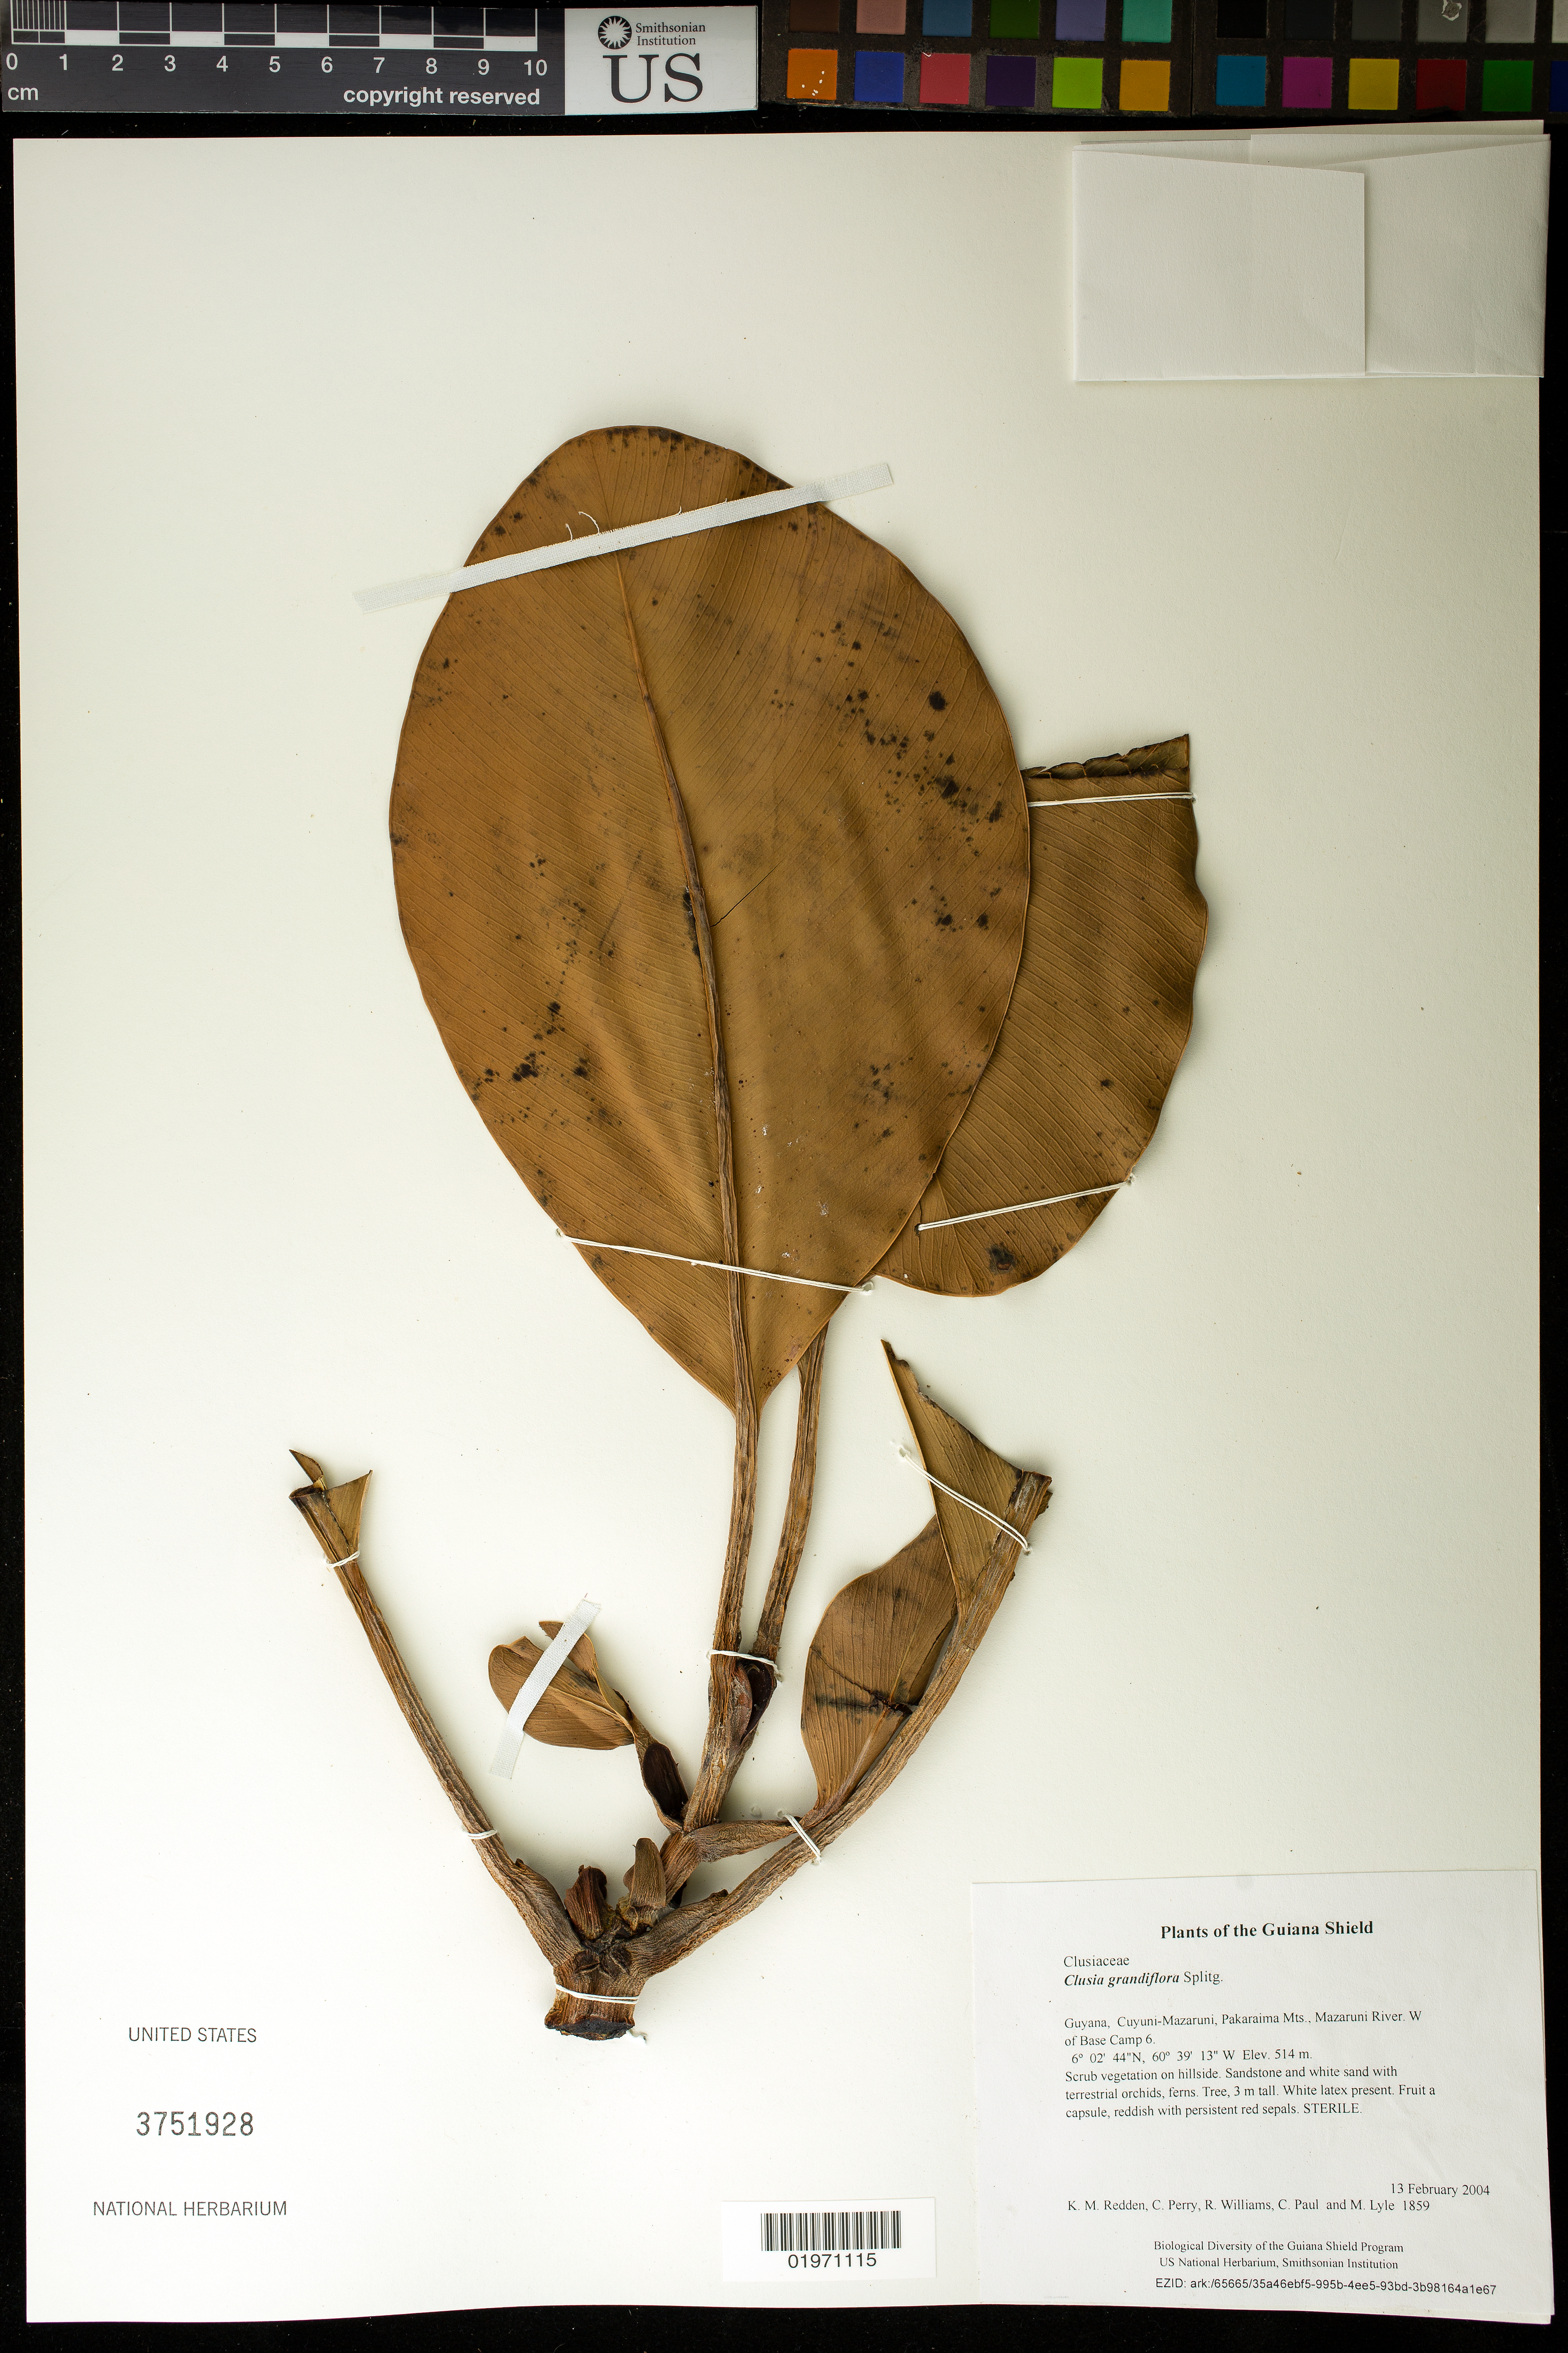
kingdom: Plantae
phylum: Tracheophyta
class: Magnoliopsida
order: Malpighiales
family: Clusiaceae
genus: Clusia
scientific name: Clusia grandiflora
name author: Splitg.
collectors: K. M. Redden, C. Perry, R. Williams, C. Paul & M. Lyle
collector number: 1859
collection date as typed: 13 February 2004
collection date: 2004-02-13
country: Guyana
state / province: Cuyuni-Mazaruni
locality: Pakaraima Mts., Mazaruni River. W of Base Camp 6.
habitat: Scrub vegetation on hillside. Sandstone and white sand with terrestrial orchids, ferns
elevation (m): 514